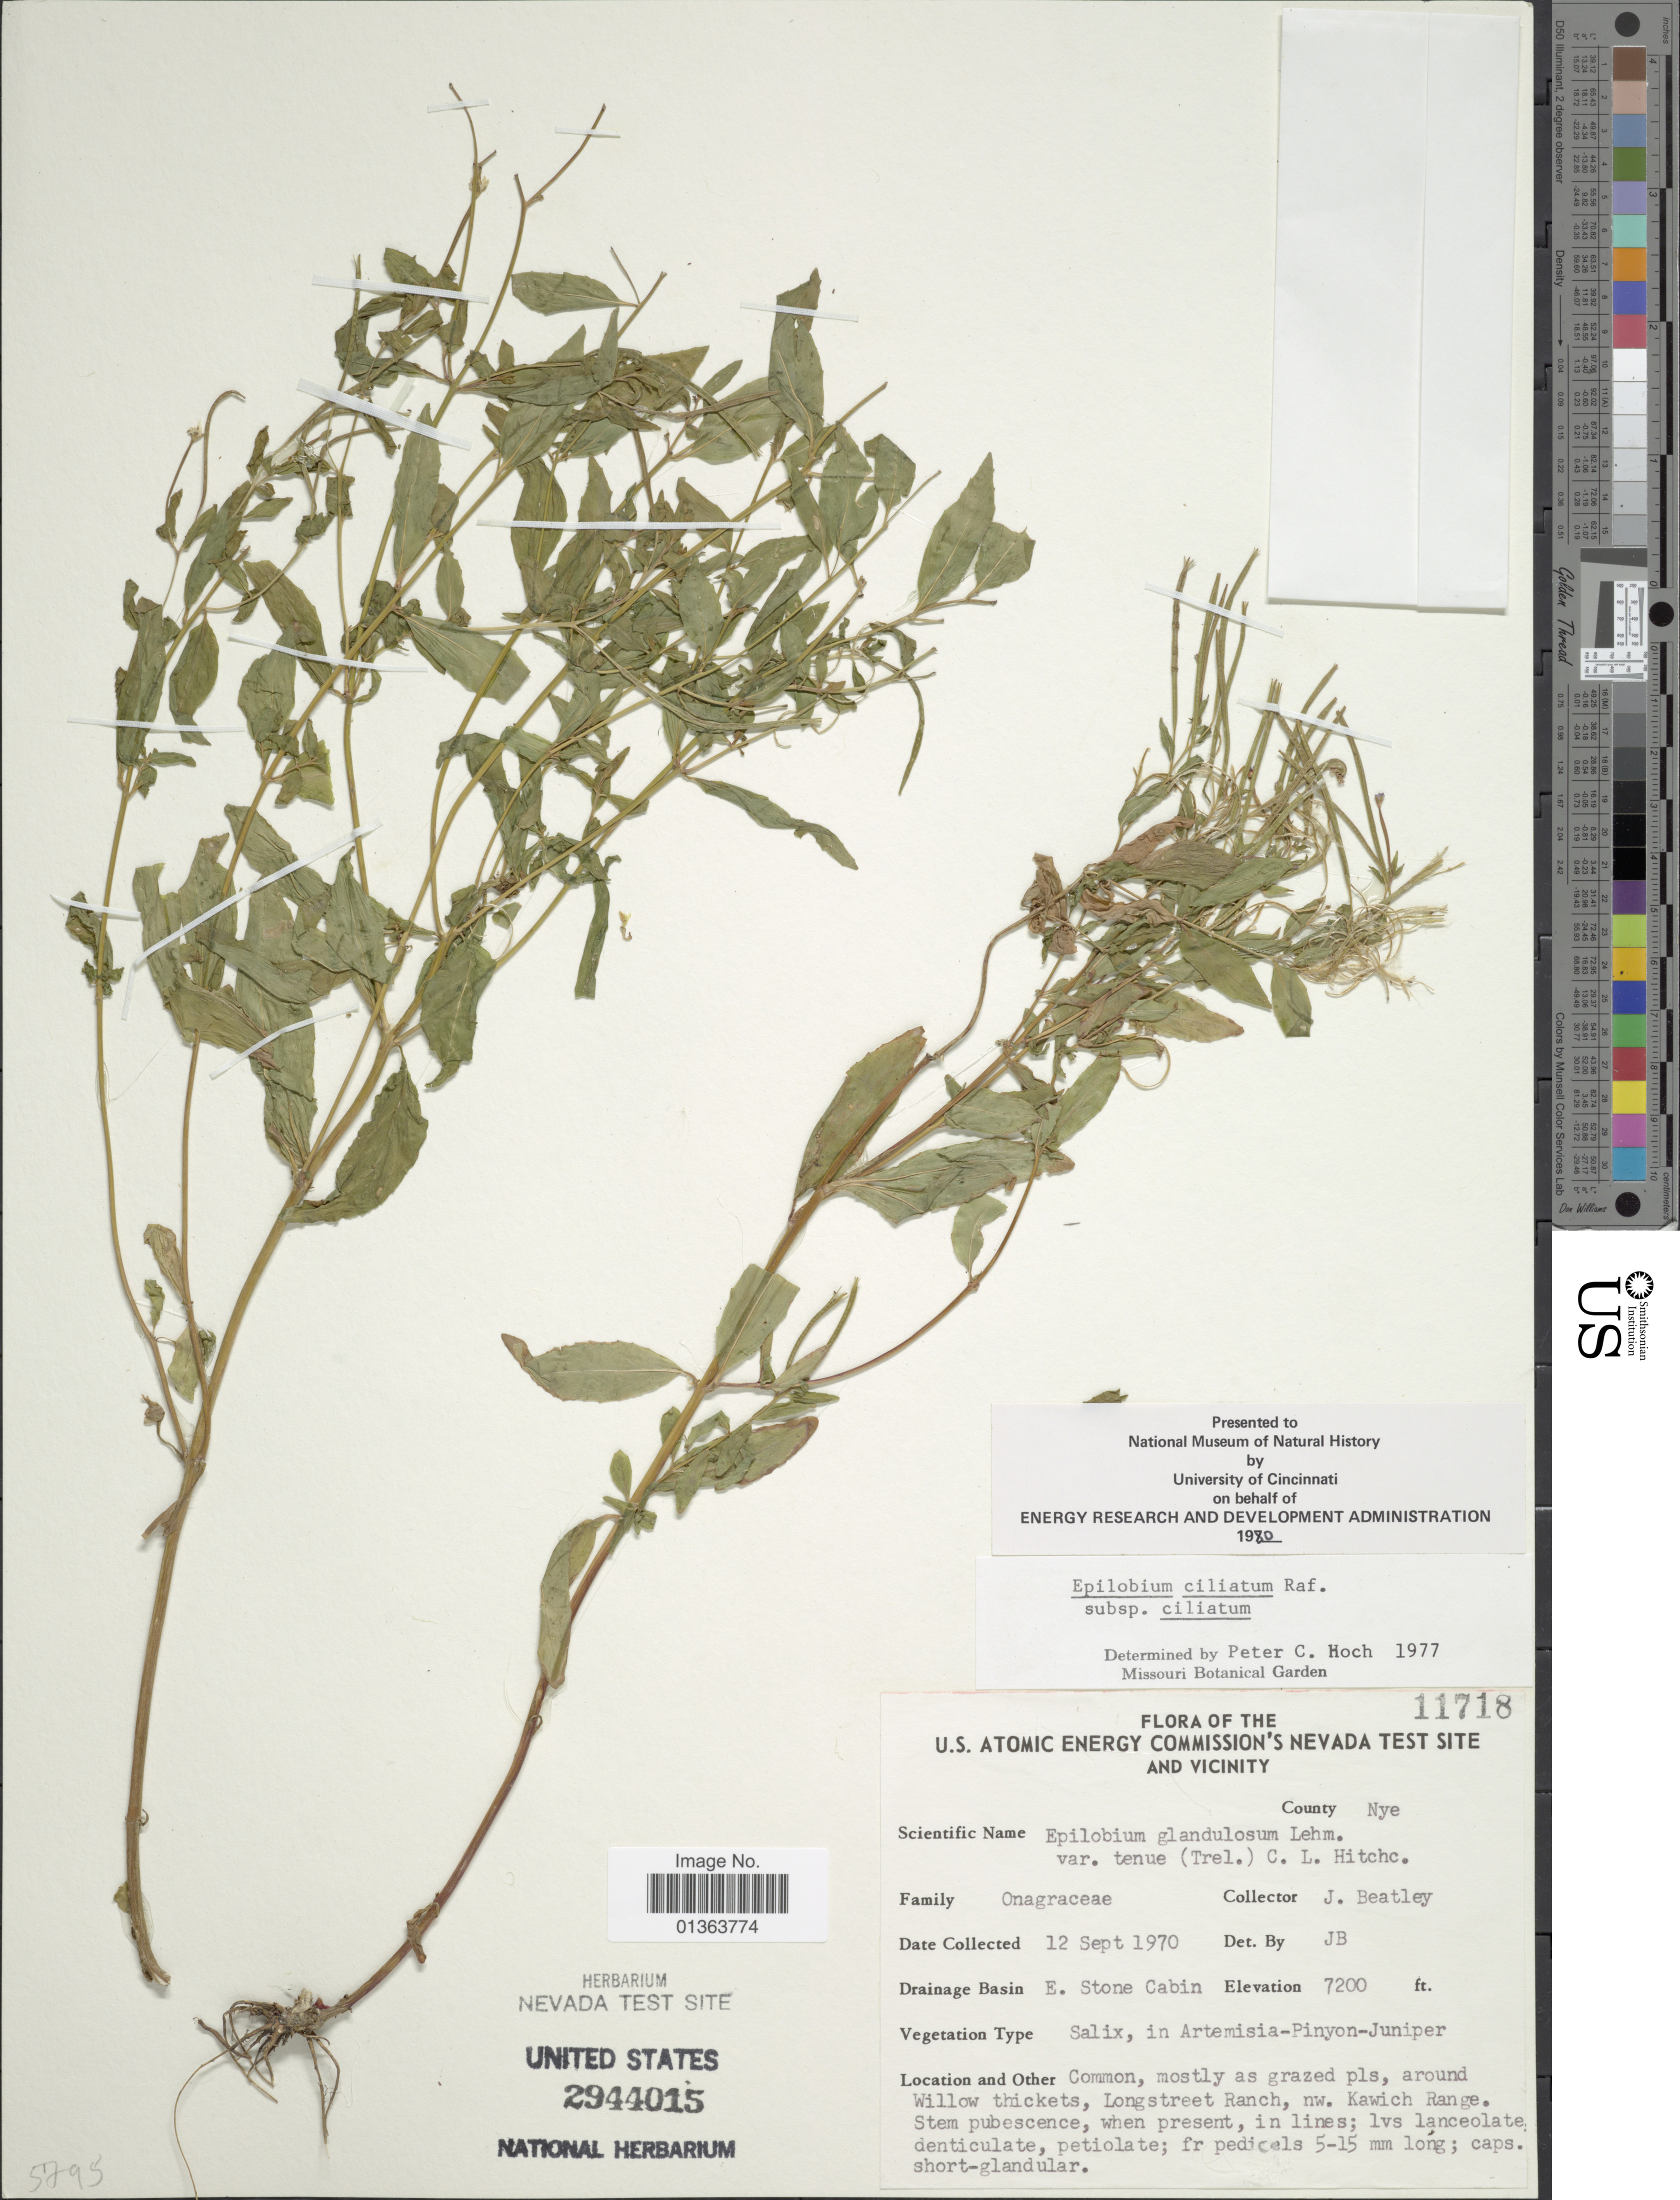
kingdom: Plantae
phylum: Tracheophyta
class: Magnoliopsida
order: Myrtales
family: Onagraceae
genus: Epilobium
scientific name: Epilobium ciliatum subsp. ciliatum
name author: Raf.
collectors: J. C. Beatley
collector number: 11718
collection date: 1970-09-12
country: United States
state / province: Nevada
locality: U.S. atomic energy commission's Nevada test site and vicinity. County Nye. Drainage Basin E. Stone Cabin. Around Willow thickets, Longstreet Ranch, nw. Kawich Range.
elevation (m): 2195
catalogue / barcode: US 2944015